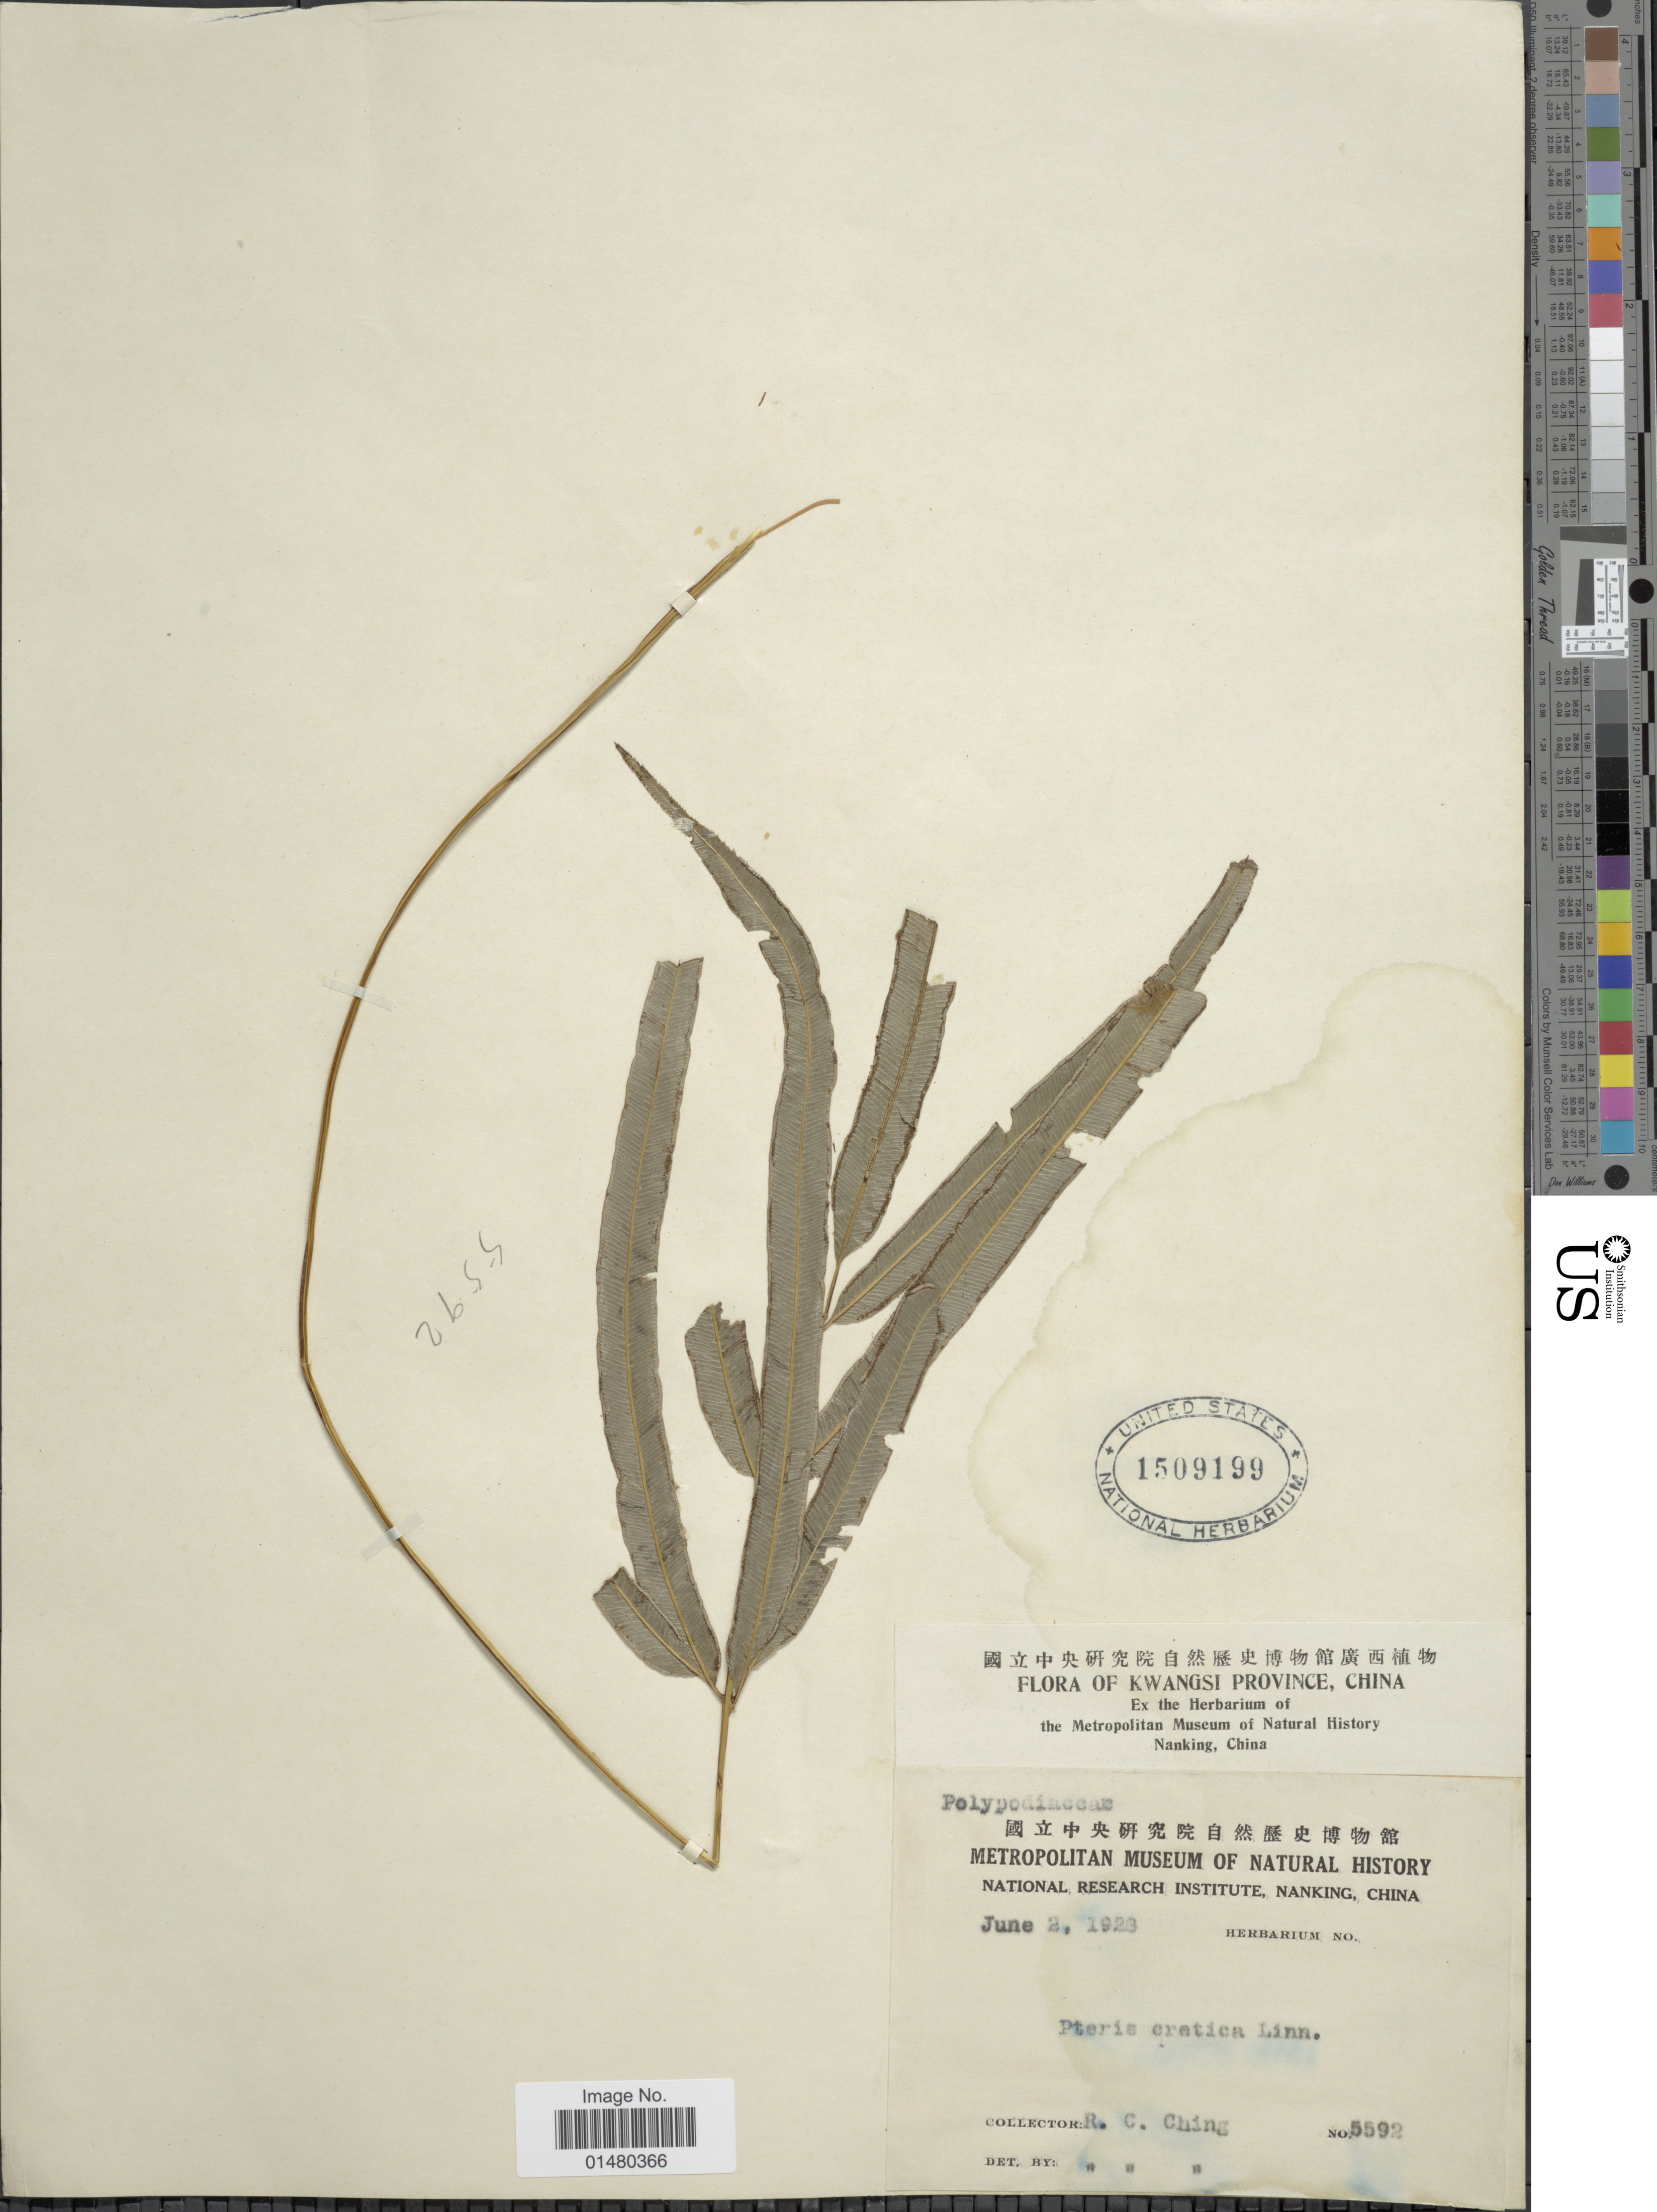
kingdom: Plantae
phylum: Tracheophyta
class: Polypodiopsida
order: Polypodiales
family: Pteridaceae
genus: Pteris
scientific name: Pteris cretica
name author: L.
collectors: R. C. Ching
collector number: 5592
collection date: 1928-06-02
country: China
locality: Kwangsi Province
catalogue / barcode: US 1509199